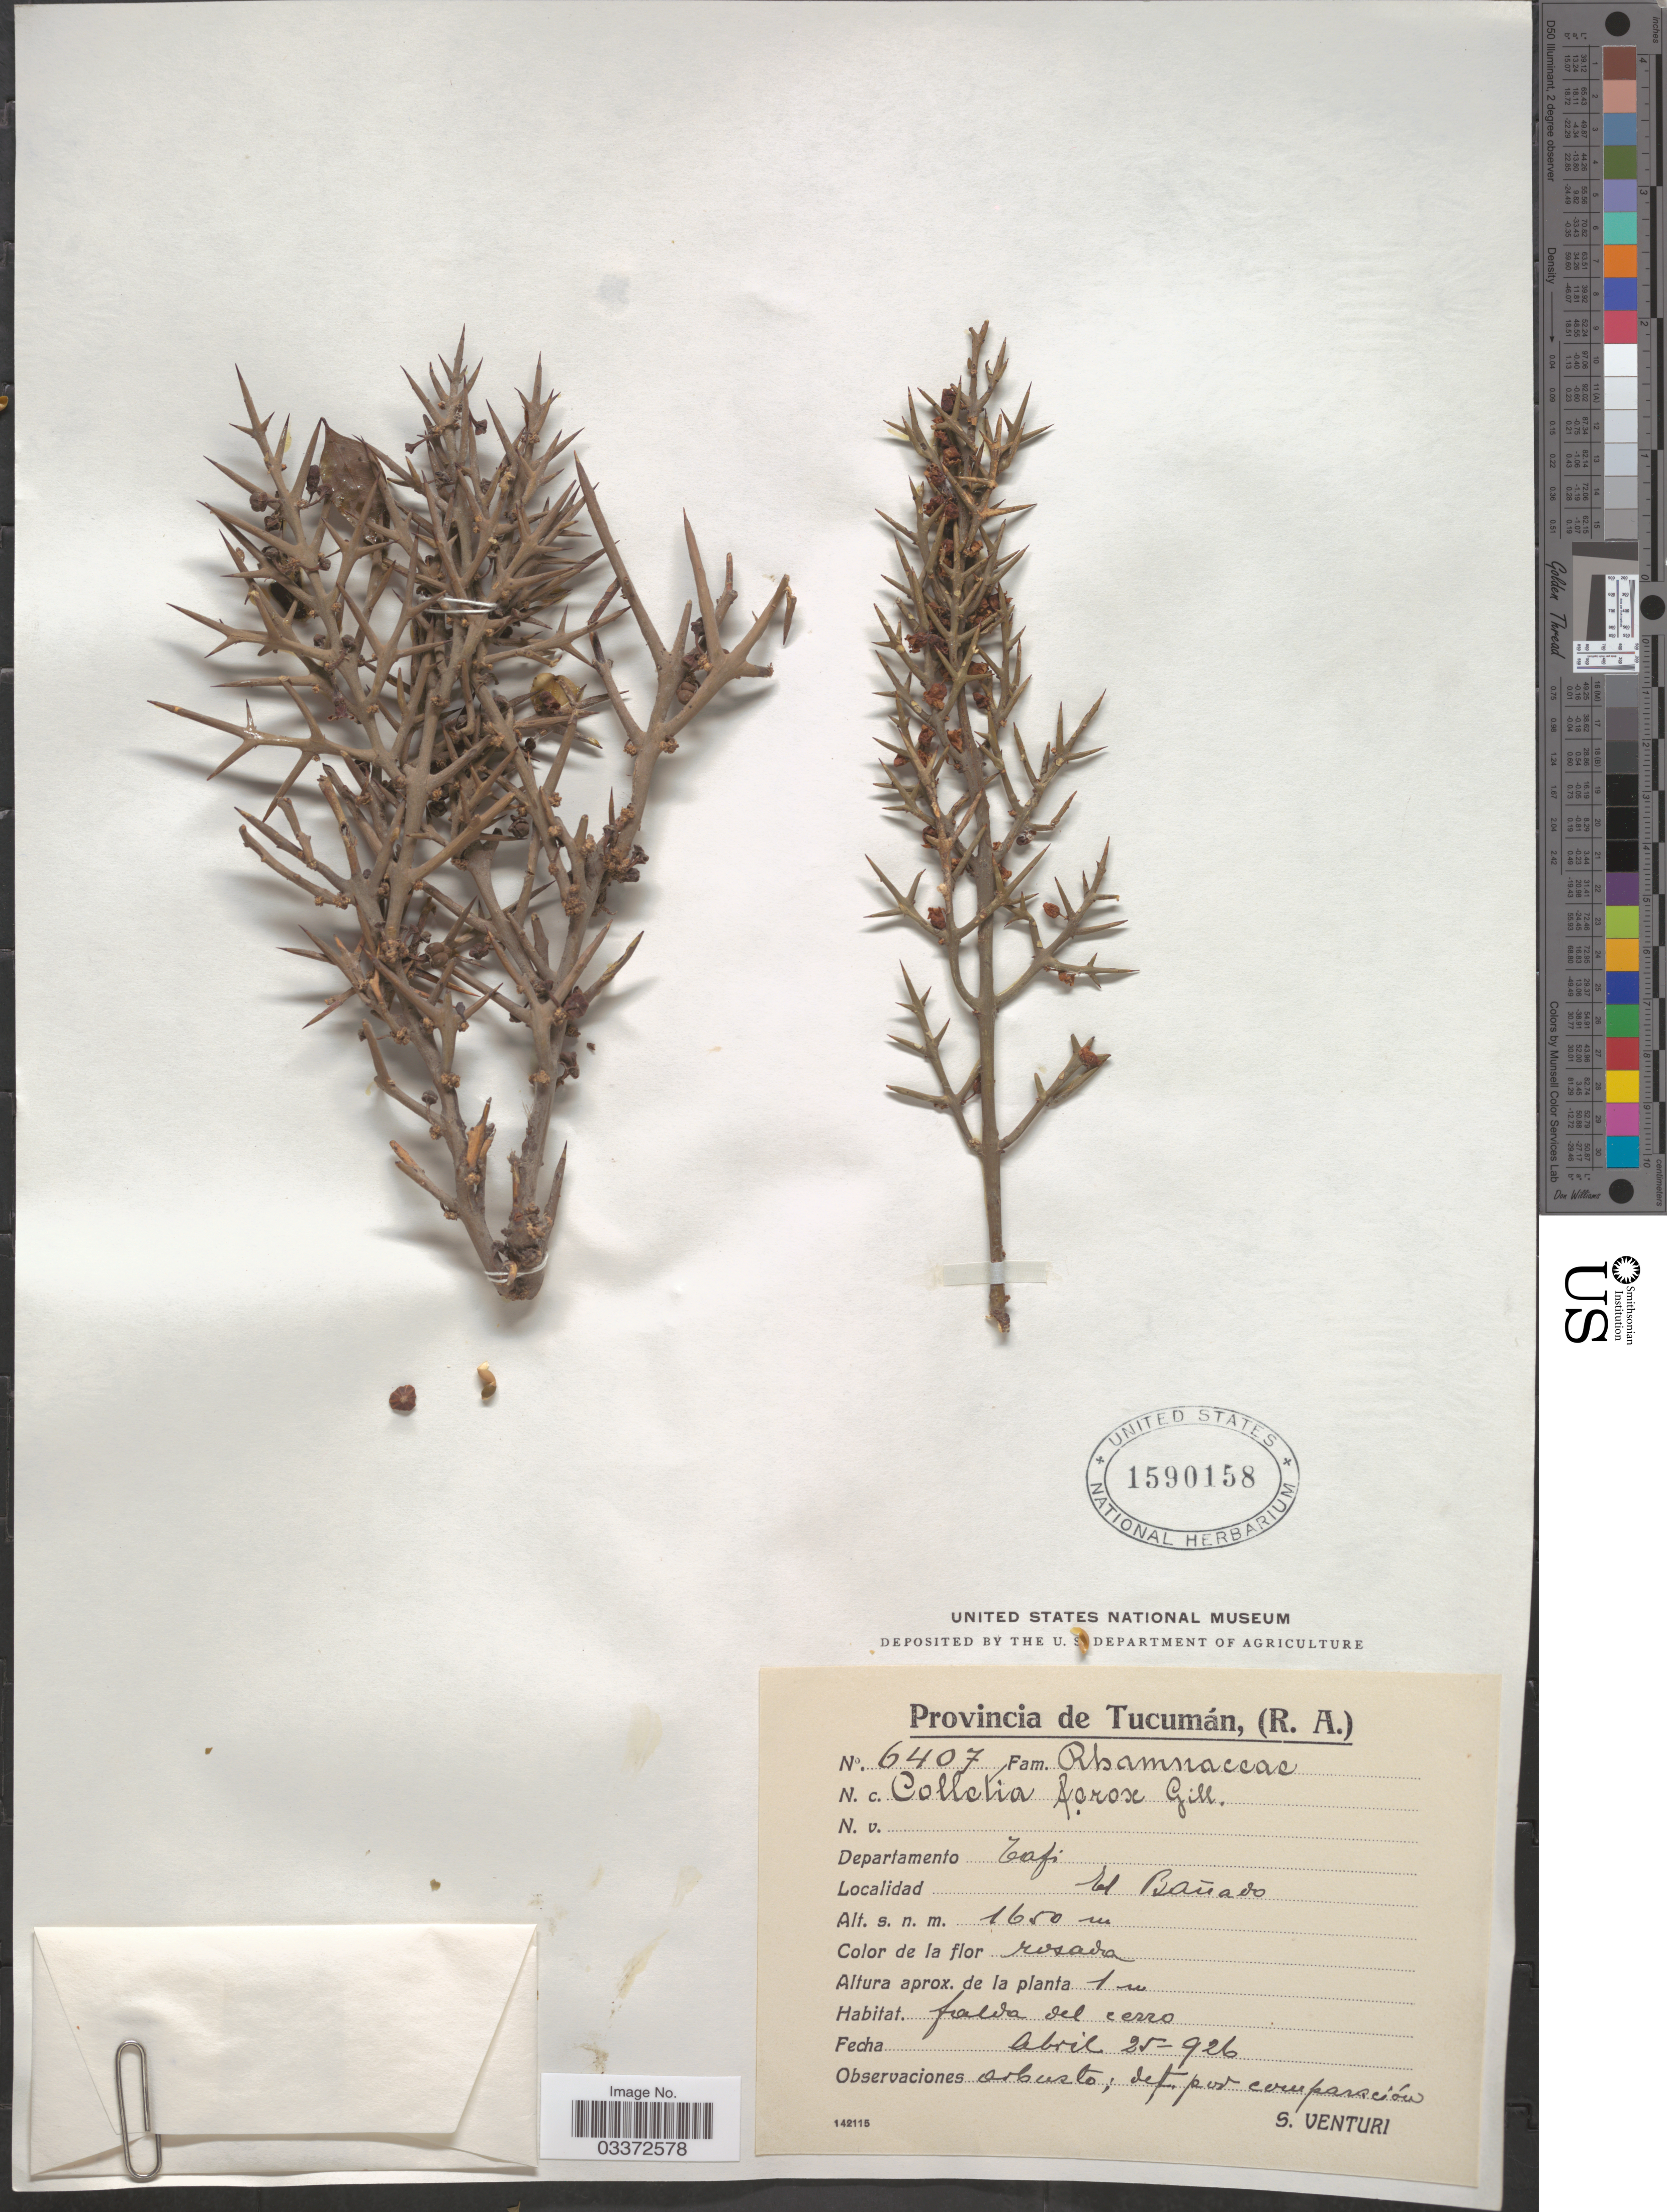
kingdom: Plantae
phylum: Tracheophyta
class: Magnoliopsida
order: Rosales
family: Rhamnaceae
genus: Colletia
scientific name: Colletia ferox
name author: Gillies & Hook.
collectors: S. Venturi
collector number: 6407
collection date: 1926-04-25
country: Argentina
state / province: Tucuman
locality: Departamento Tafi. El Bañado.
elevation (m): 1650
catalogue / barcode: US 1590158